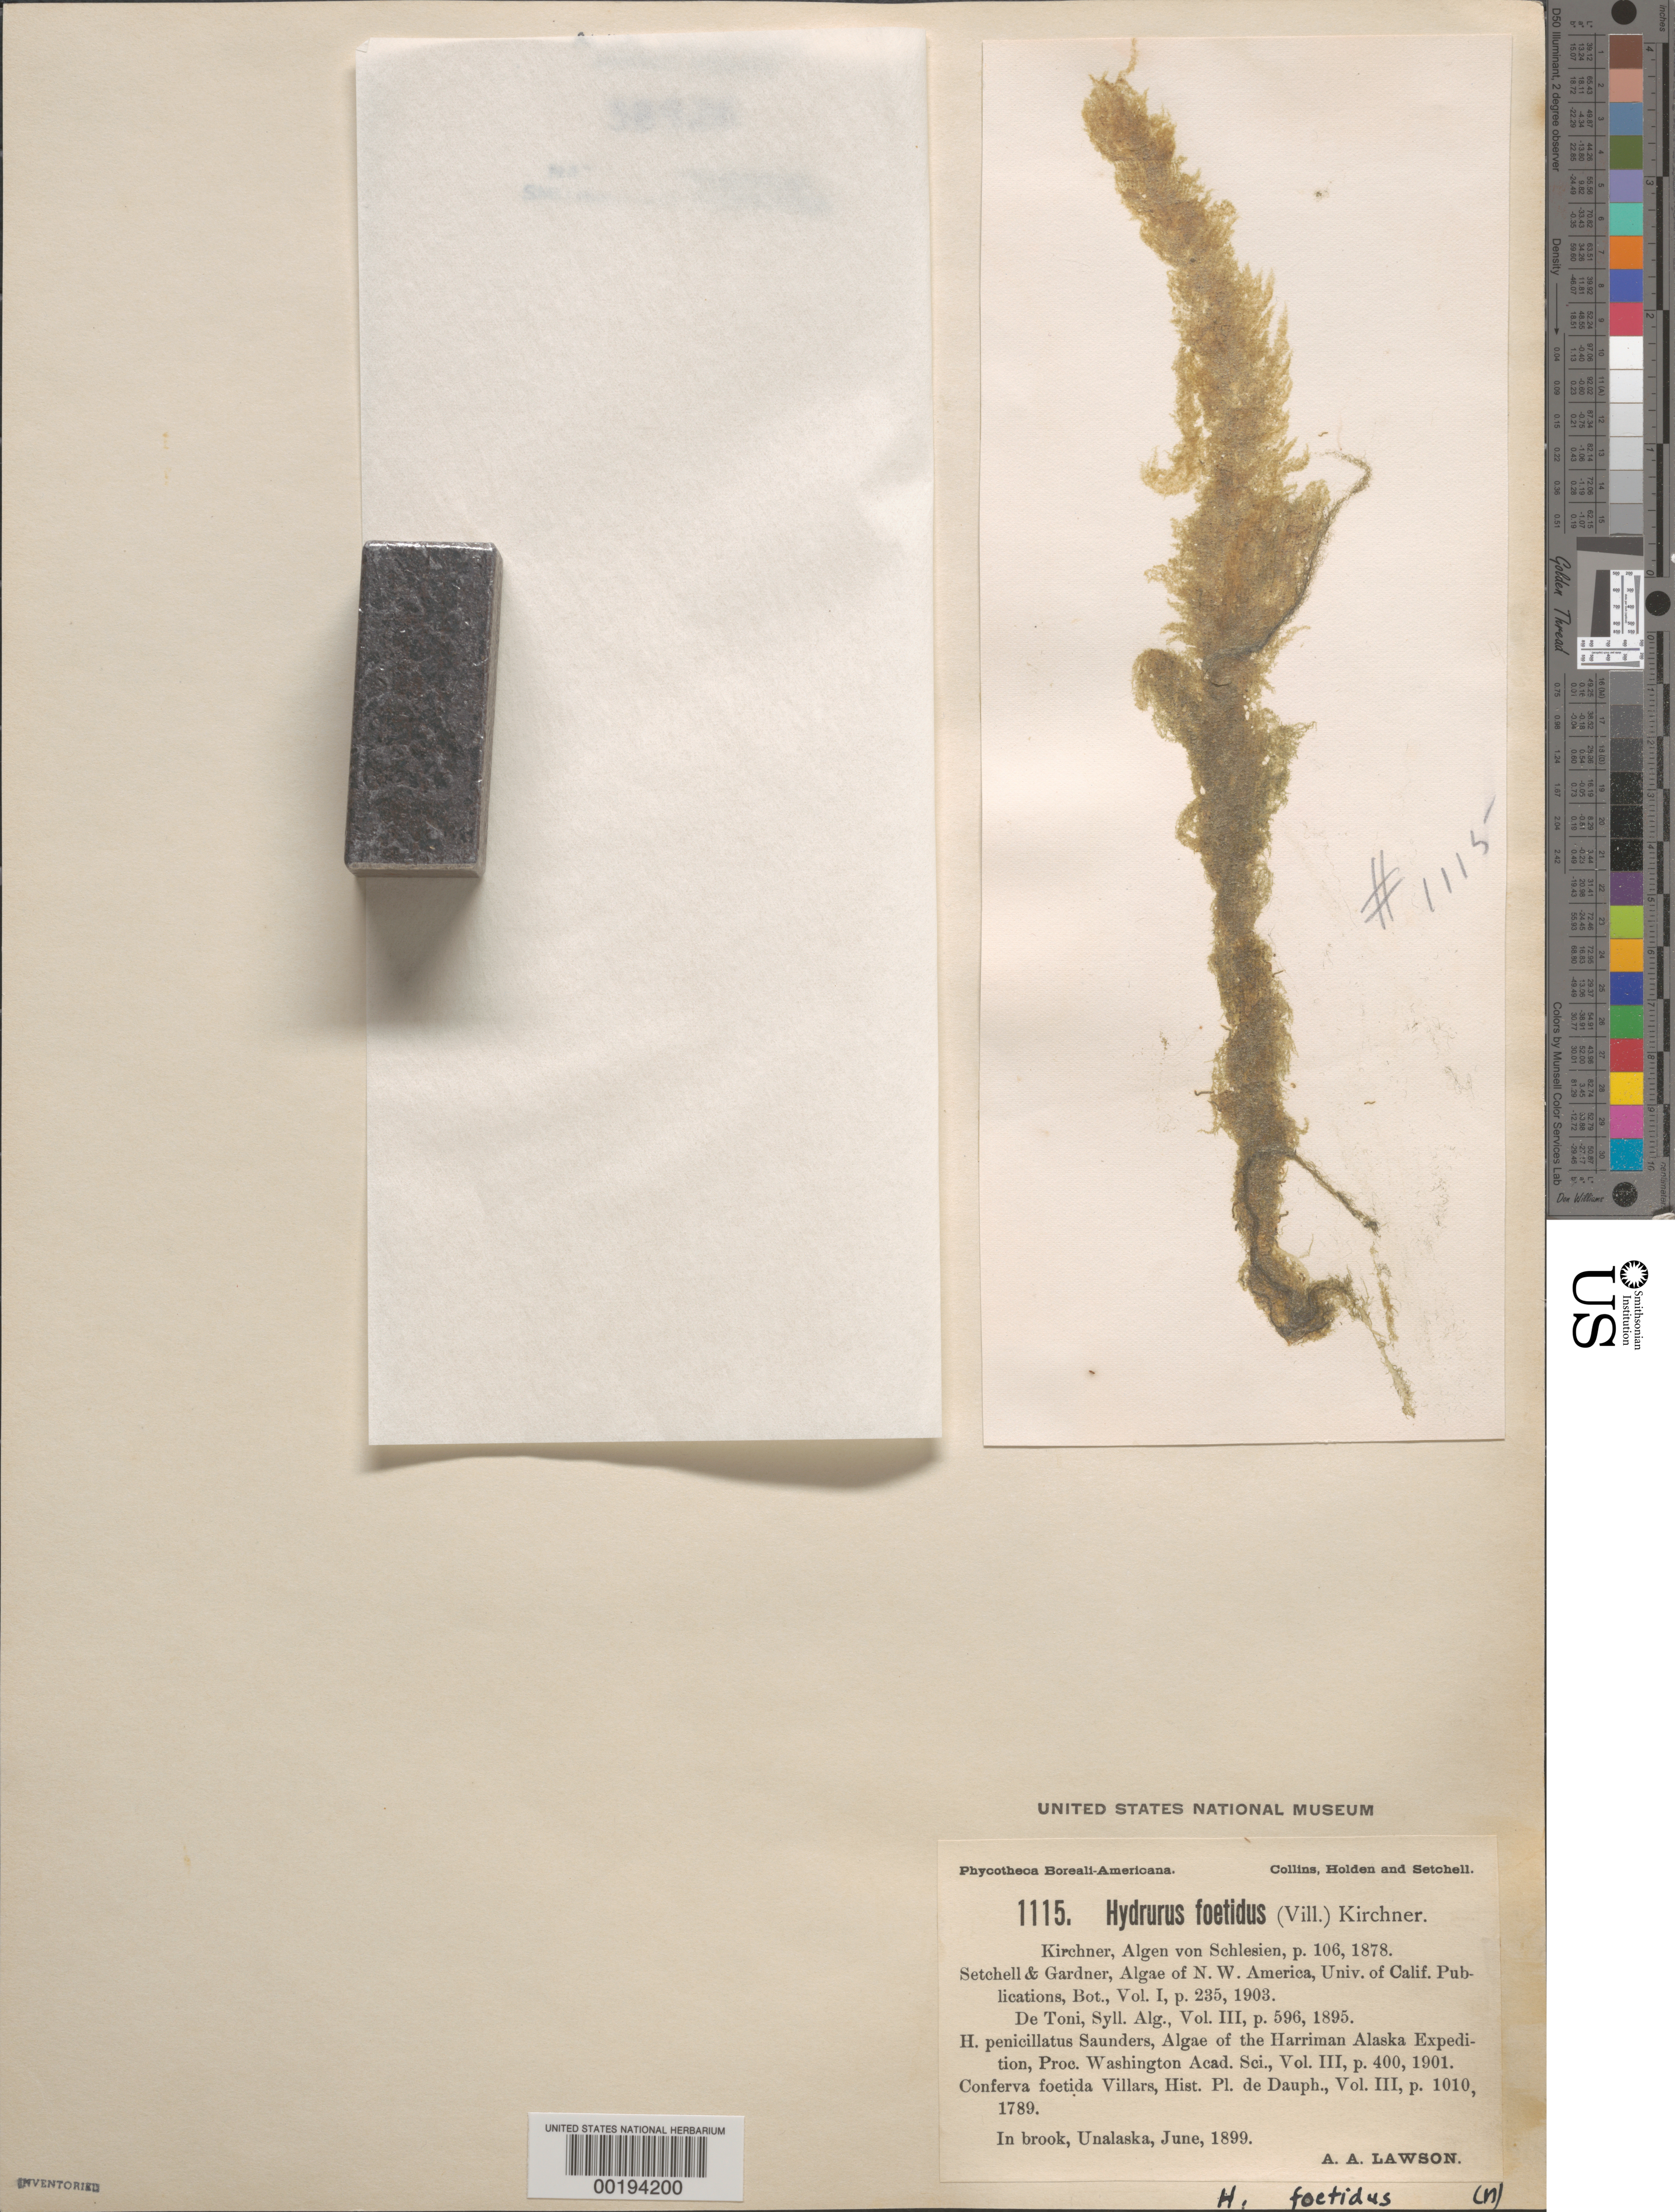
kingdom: Chromista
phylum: Ochrophyta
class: Chrysophyceae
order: Hydrurales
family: Hydruraceae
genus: Hydrurus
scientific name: Hydrurus foetidus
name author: (Villars) Trevis.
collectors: A. A. Lawson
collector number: PB-A 1115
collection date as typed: Jun 1899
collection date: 1899-06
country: United States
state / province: Alaska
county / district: Aleutian Islands Division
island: Unalaska Island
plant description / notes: Collins, Holden & Setchell, Phycotheca Boreali-Americana; Harriman Alaska Expedition, 1899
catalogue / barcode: US 38926